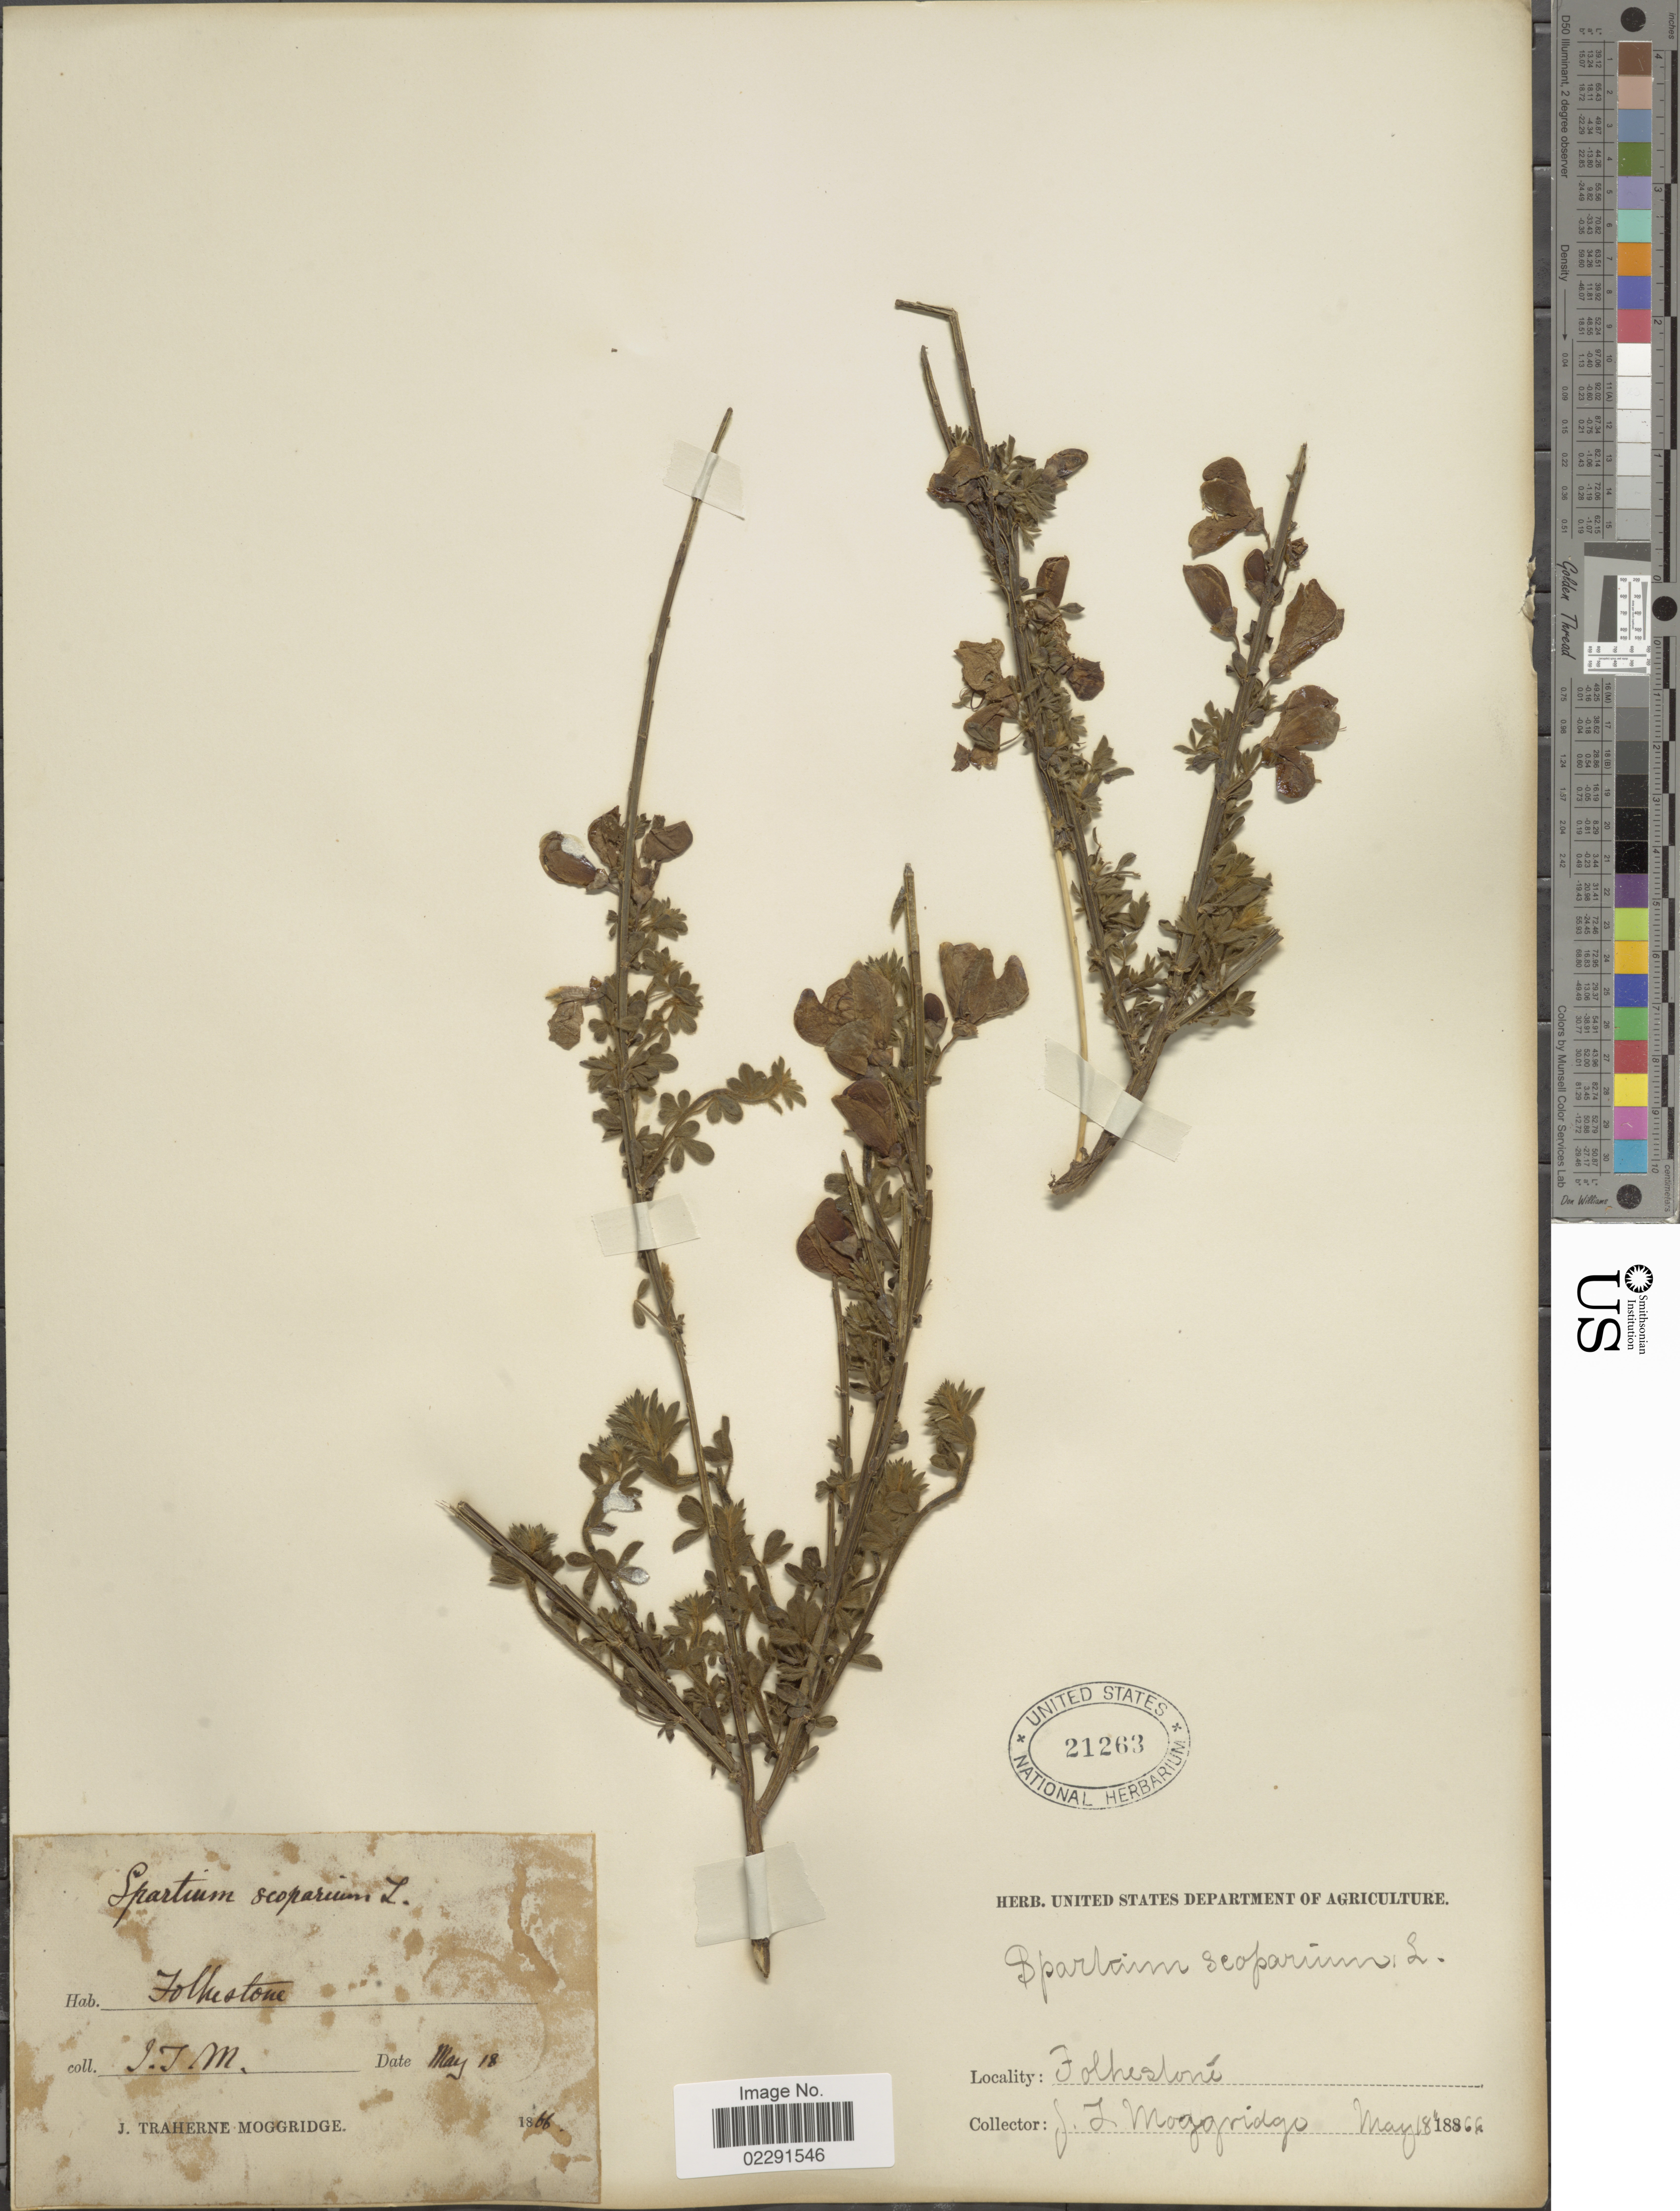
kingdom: Plantae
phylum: Tracheophyta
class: Magnoliopsida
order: Fabales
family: Fabaceae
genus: Cytisus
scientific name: Cytisus scoparius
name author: (L.) Link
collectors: J. T. Moggridge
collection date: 1866-05-18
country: United Kingdom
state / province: England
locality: Folkestone.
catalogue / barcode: US 21263